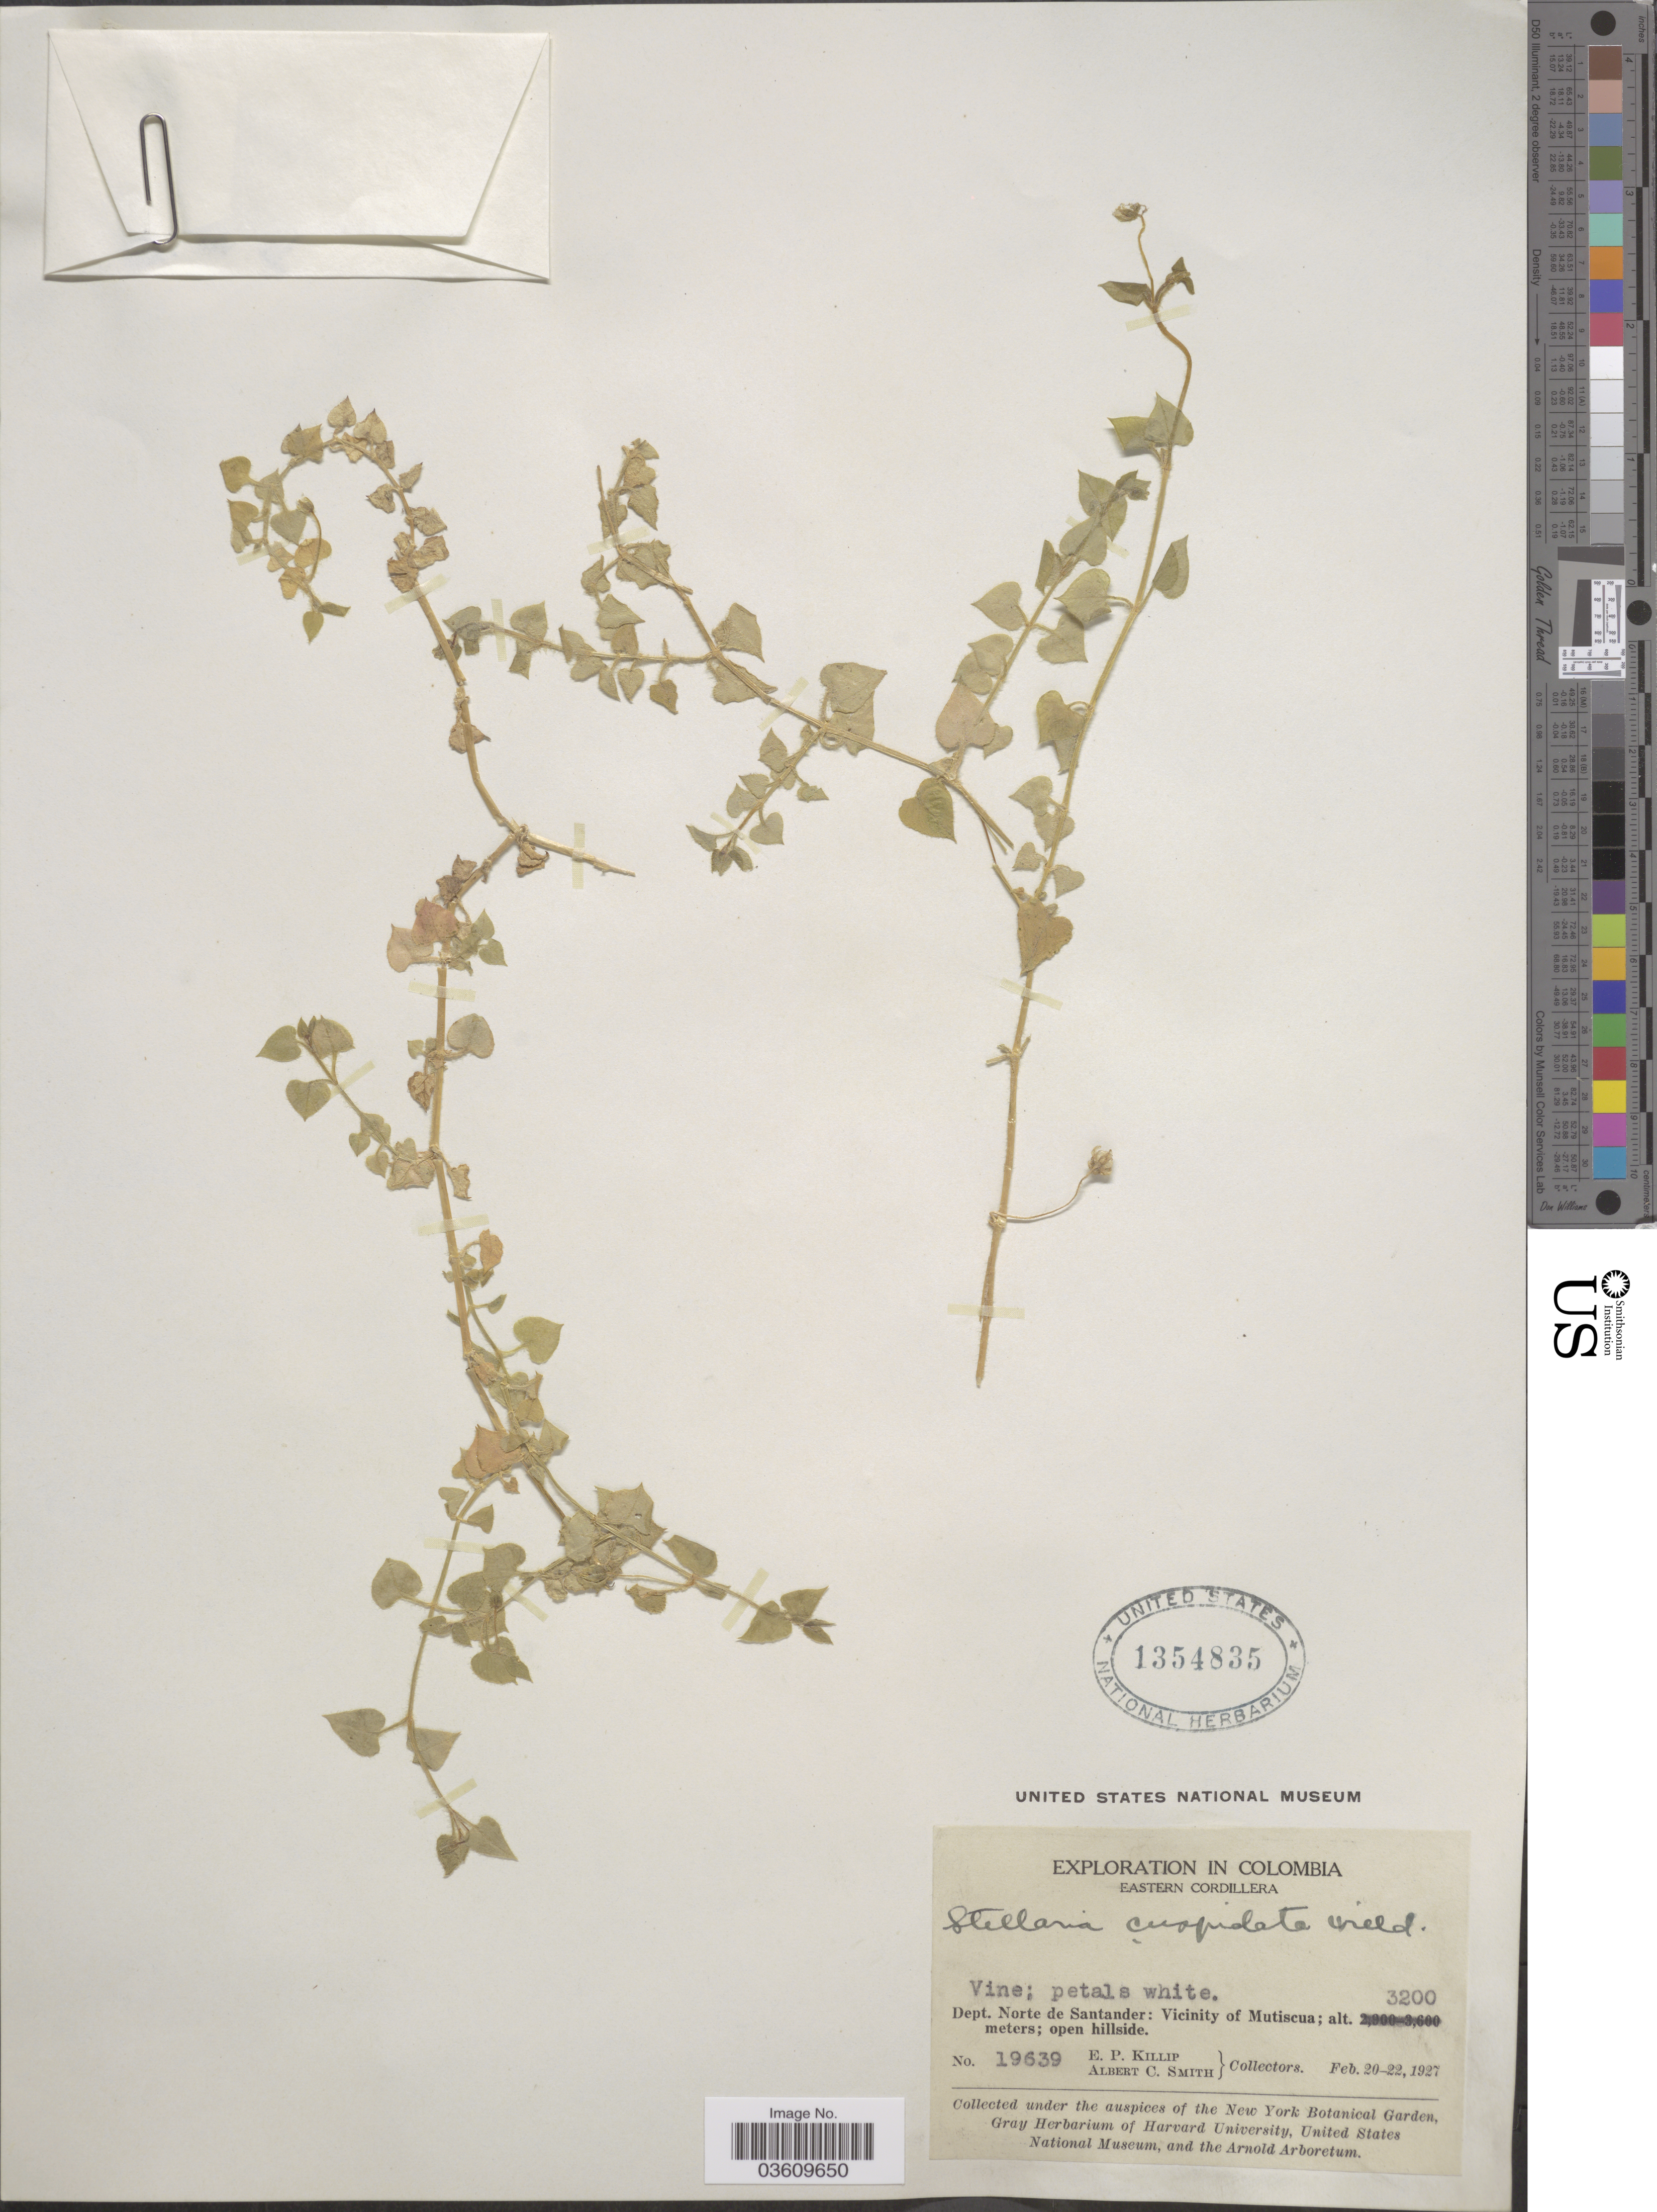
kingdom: Plantae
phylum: Tracheophyta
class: Magnoliopsida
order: Caryophyllales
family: Caryophyllaceae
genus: Stellaria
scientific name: Stellaria cuspidata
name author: Willd. ex Schltdl.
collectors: E. P. Killip & A. C. Smith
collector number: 19639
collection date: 1927-02-20/1927-02-22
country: Colombia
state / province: Norte de Santander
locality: Eastern Cordillera. Dept. Norte de Santander: Vicinity of Mutiscua.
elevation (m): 3200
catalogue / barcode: US 1354835